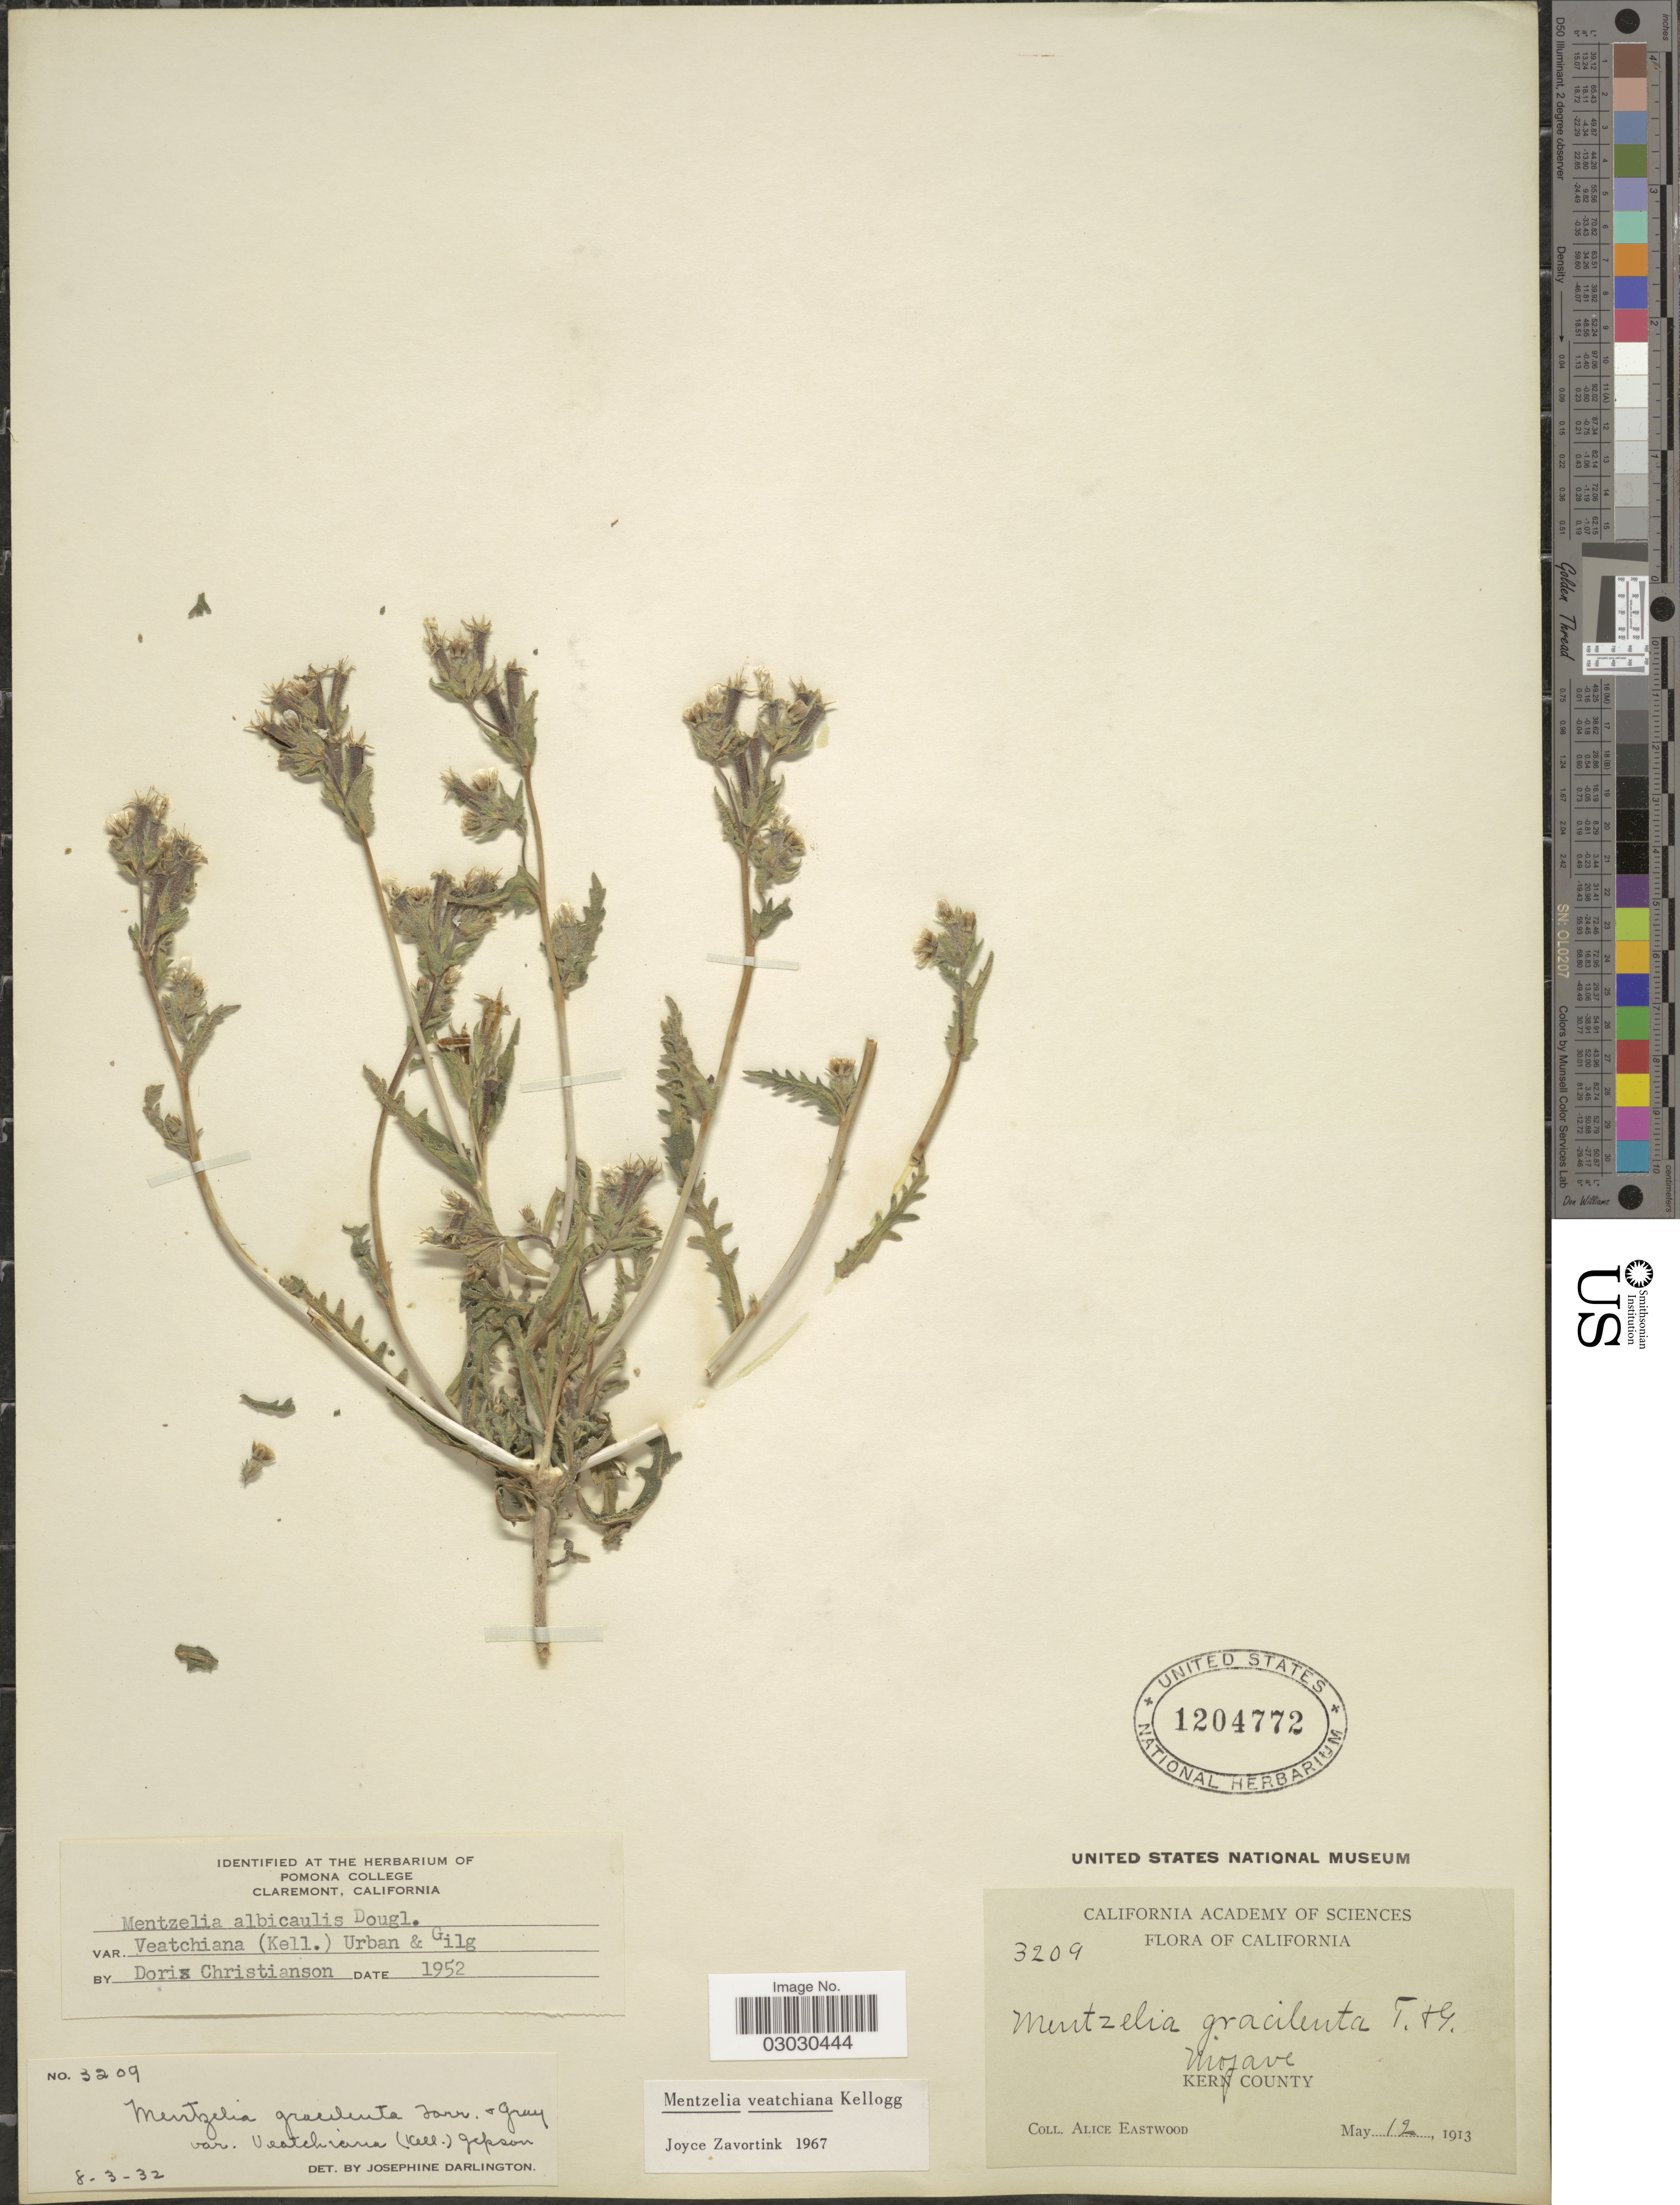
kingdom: Plantae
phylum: Tracheophyta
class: Magnoliopsida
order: Cornales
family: Loasaceae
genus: Mentzelia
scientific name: Mentzelia veatchiana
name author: Kellogg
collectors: A. Eastwood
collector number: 3209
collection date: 1913-05-12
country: United States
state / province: California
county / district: Kern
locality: Mojave. Kern County.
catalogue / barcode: US 1204772